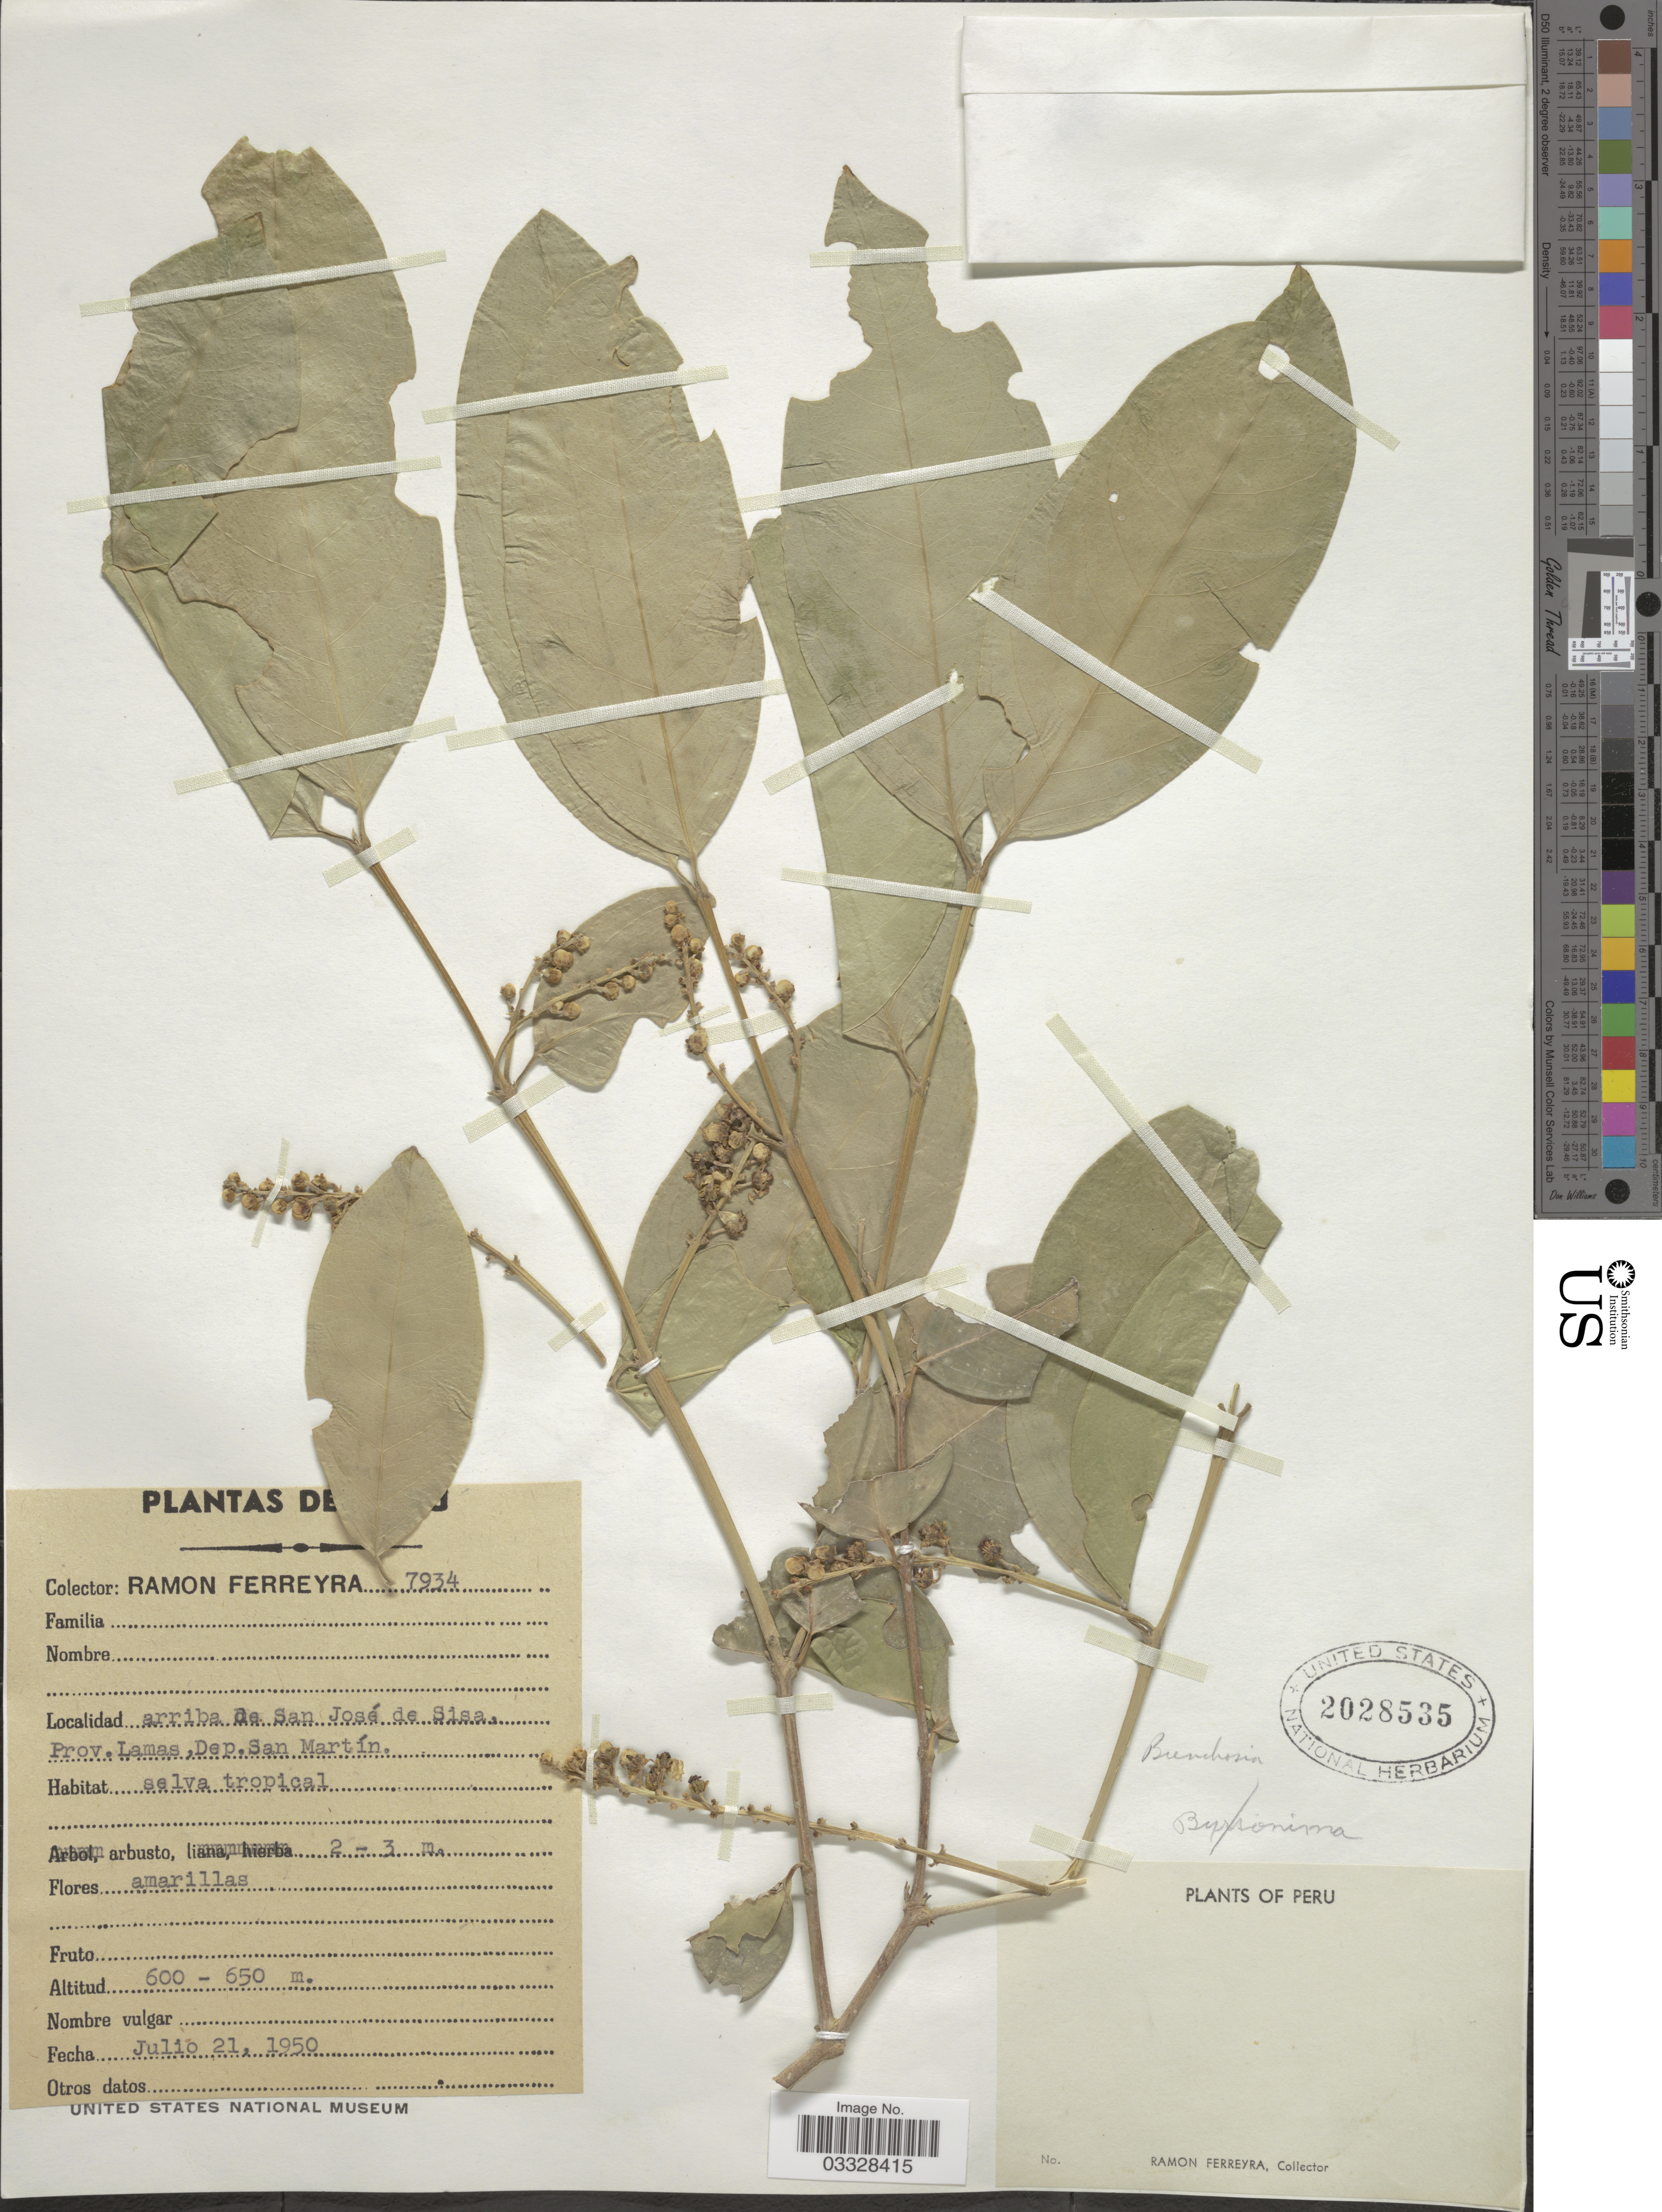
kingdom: Plantae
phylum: Tracheophyta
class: Magnoliopsida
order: Malpighiales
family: Malpighiaceae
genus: Bunchosia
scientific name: Bunchosia sp.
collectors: R. A. Ferreyra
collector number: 7934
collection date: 1950-07-21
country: Peru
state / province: San Martín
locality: Arriba de San José de Sisa, Prov. Lamas, Dep. San Martin.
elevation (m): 600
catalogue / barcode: US 2028535